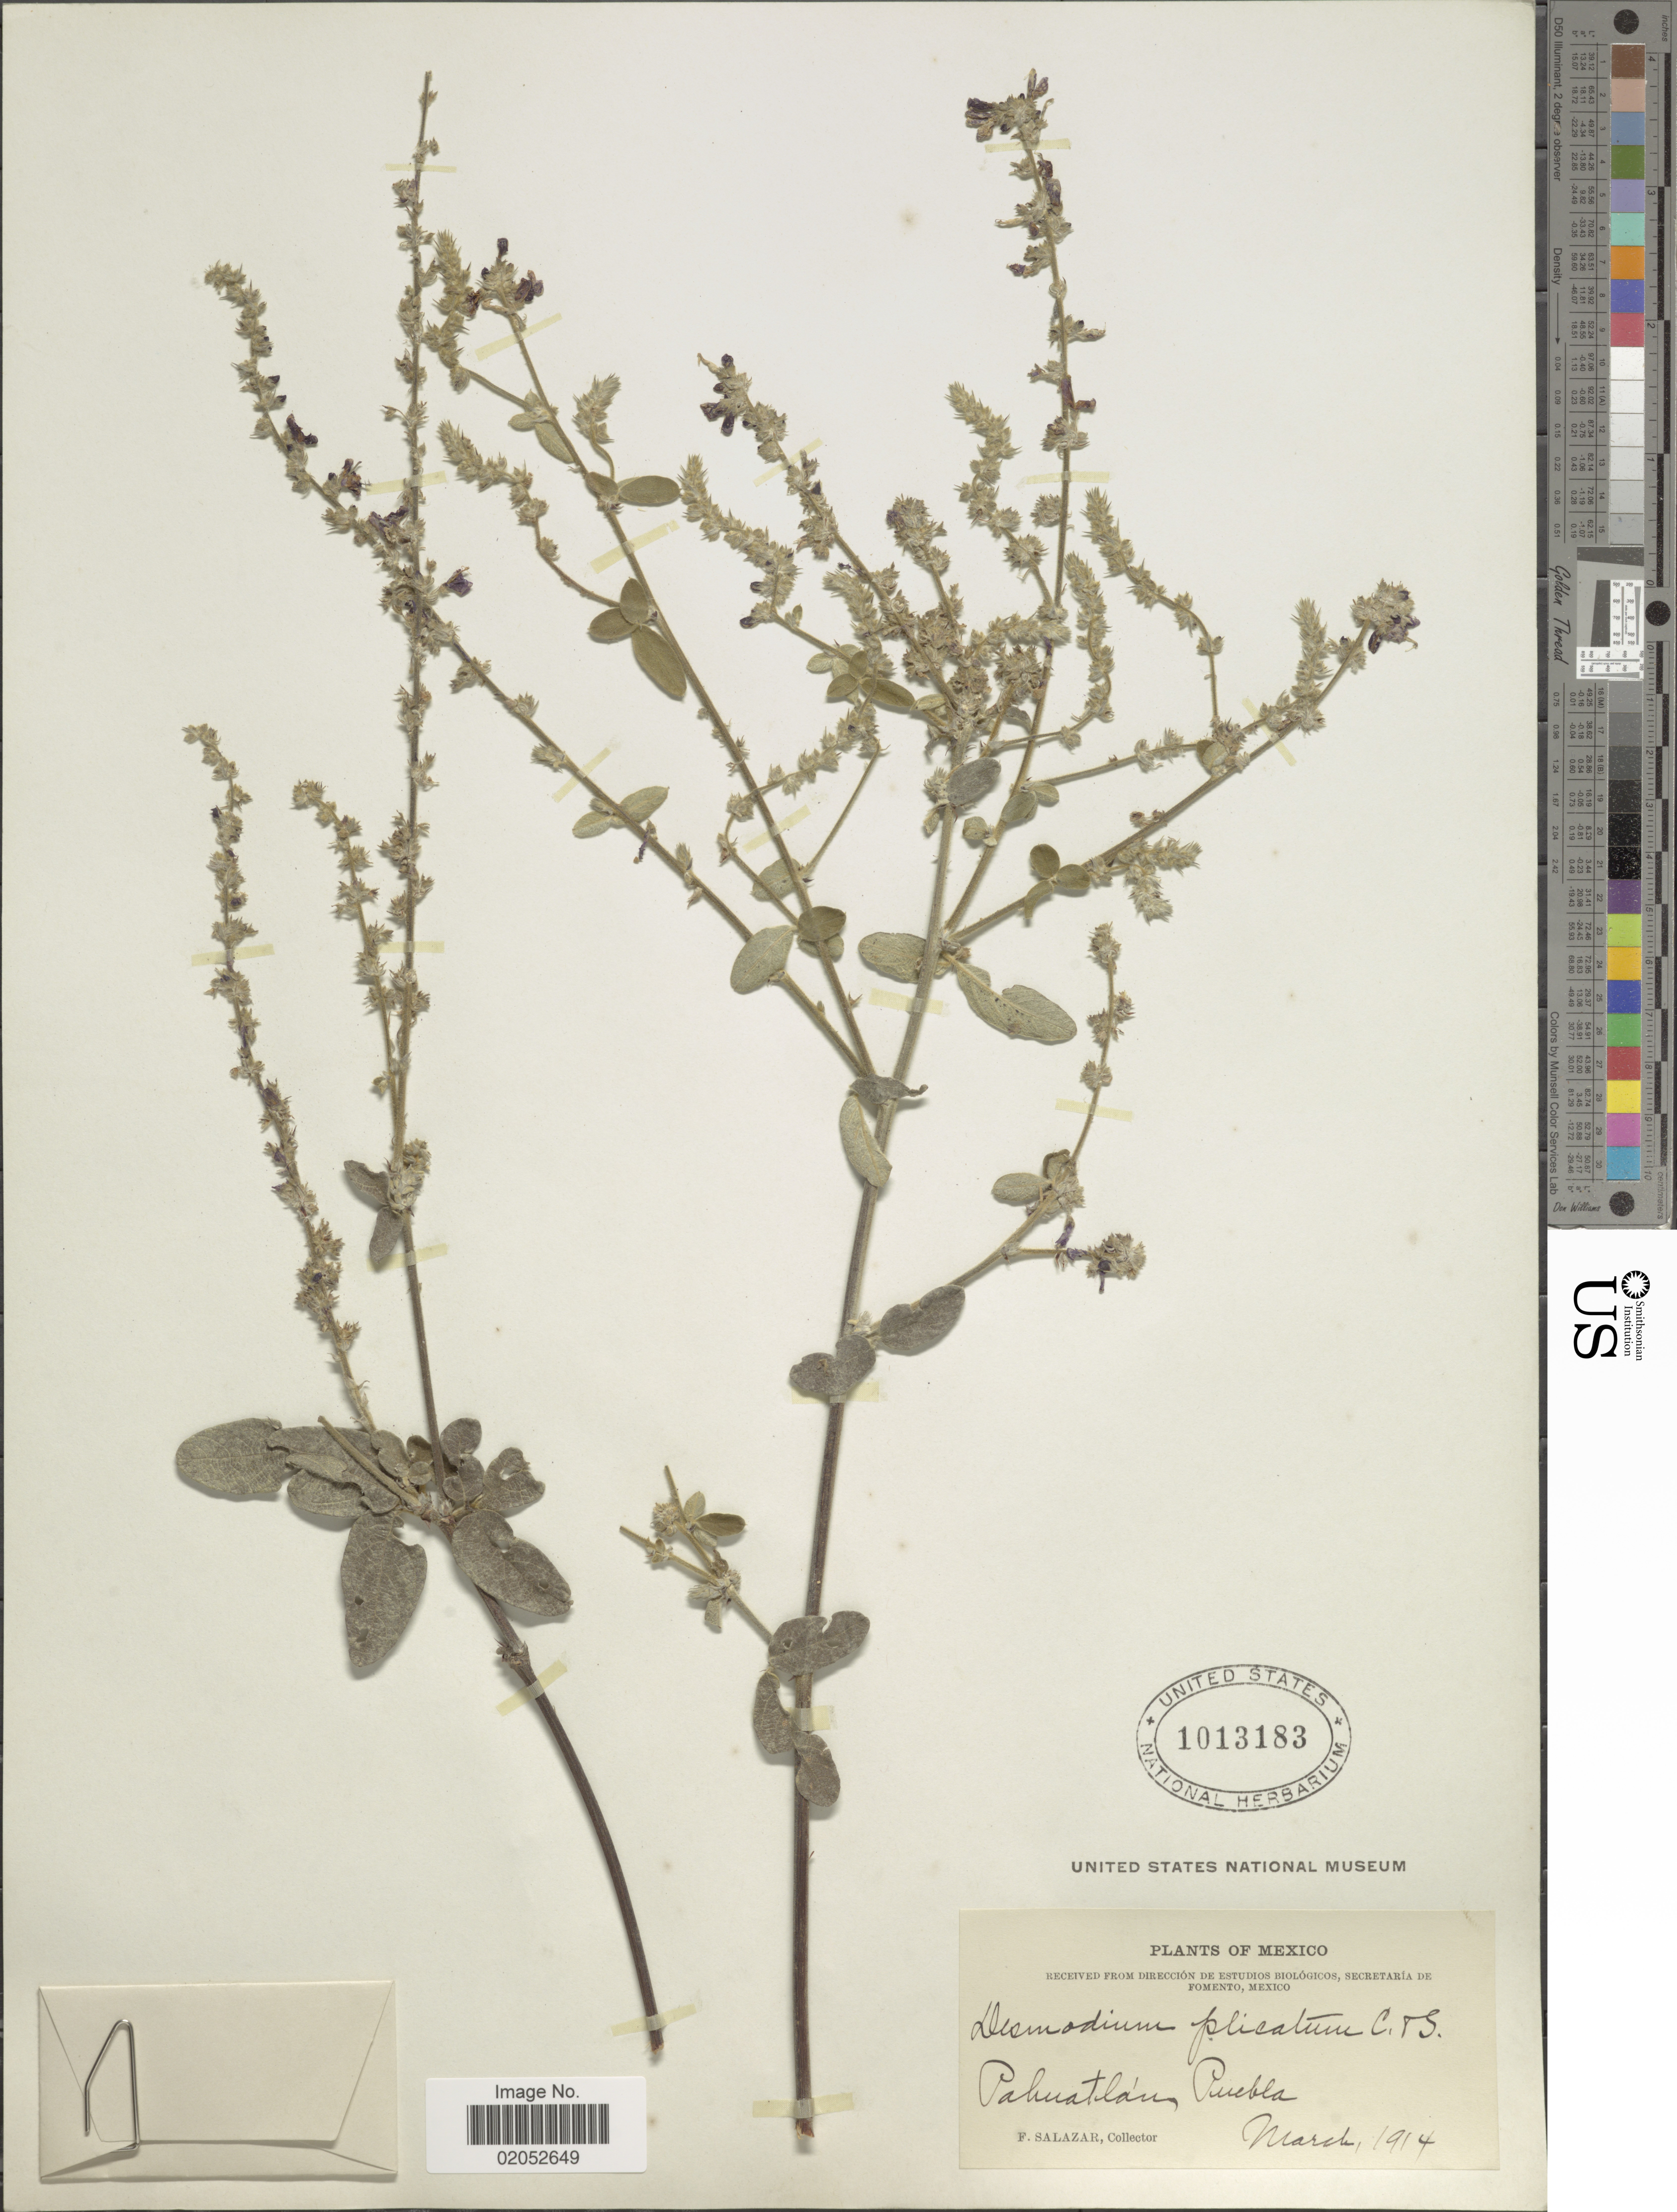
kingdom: Plantae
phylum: Tracheophyta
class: Magnoliopsida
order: Fabales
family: Fabaceae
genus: Desmodium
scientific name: Desmodium plicatum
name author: Schltdl. & Cham.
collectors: F. Salazar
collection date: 1914-03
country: Mexico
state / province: Puebla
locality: Pahuatlan, Puebla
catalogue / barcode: US 1013183